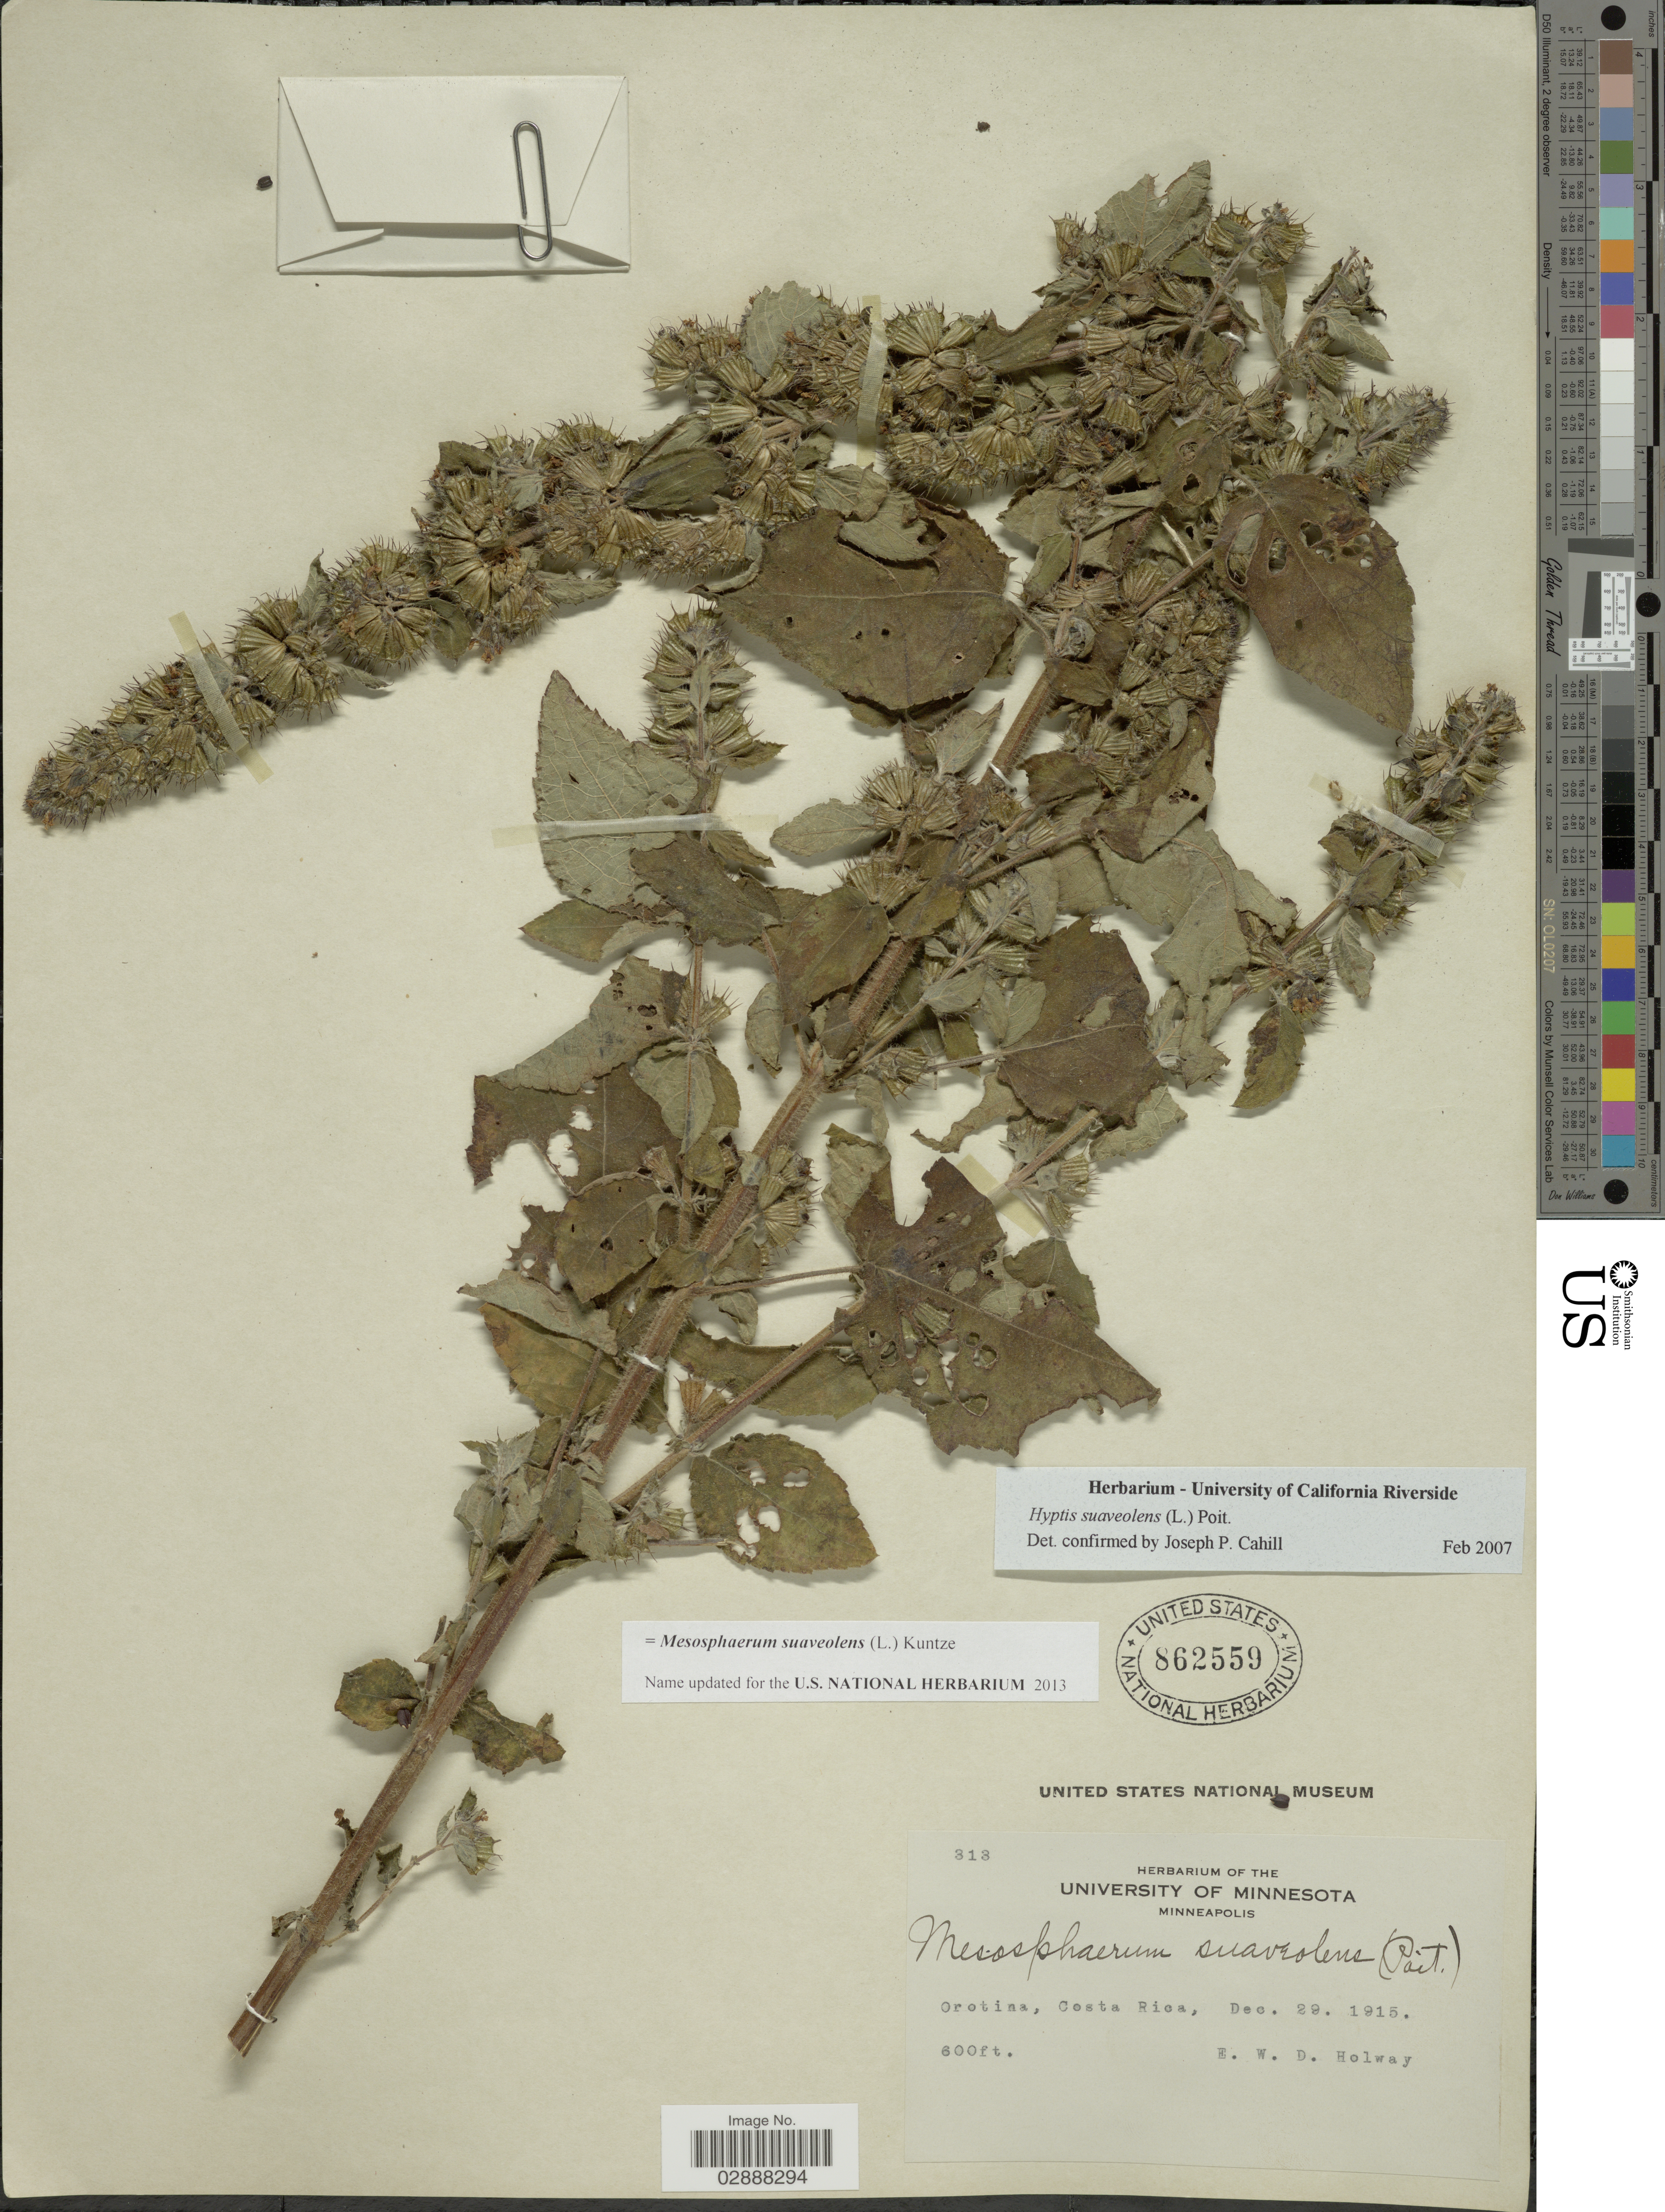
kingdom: Plantae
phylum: Tracheophyta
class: Magnoliopsida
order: Lamiales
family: Lamiaceae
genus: Mesosphaerum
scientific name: Mesosphaerum suaveolens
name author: (L.) Kuntze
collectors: E. W. D. Holway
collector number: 313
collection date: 1915-12-29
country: Costa Rica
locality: Orotina.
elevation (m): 183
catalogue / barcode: US 862559